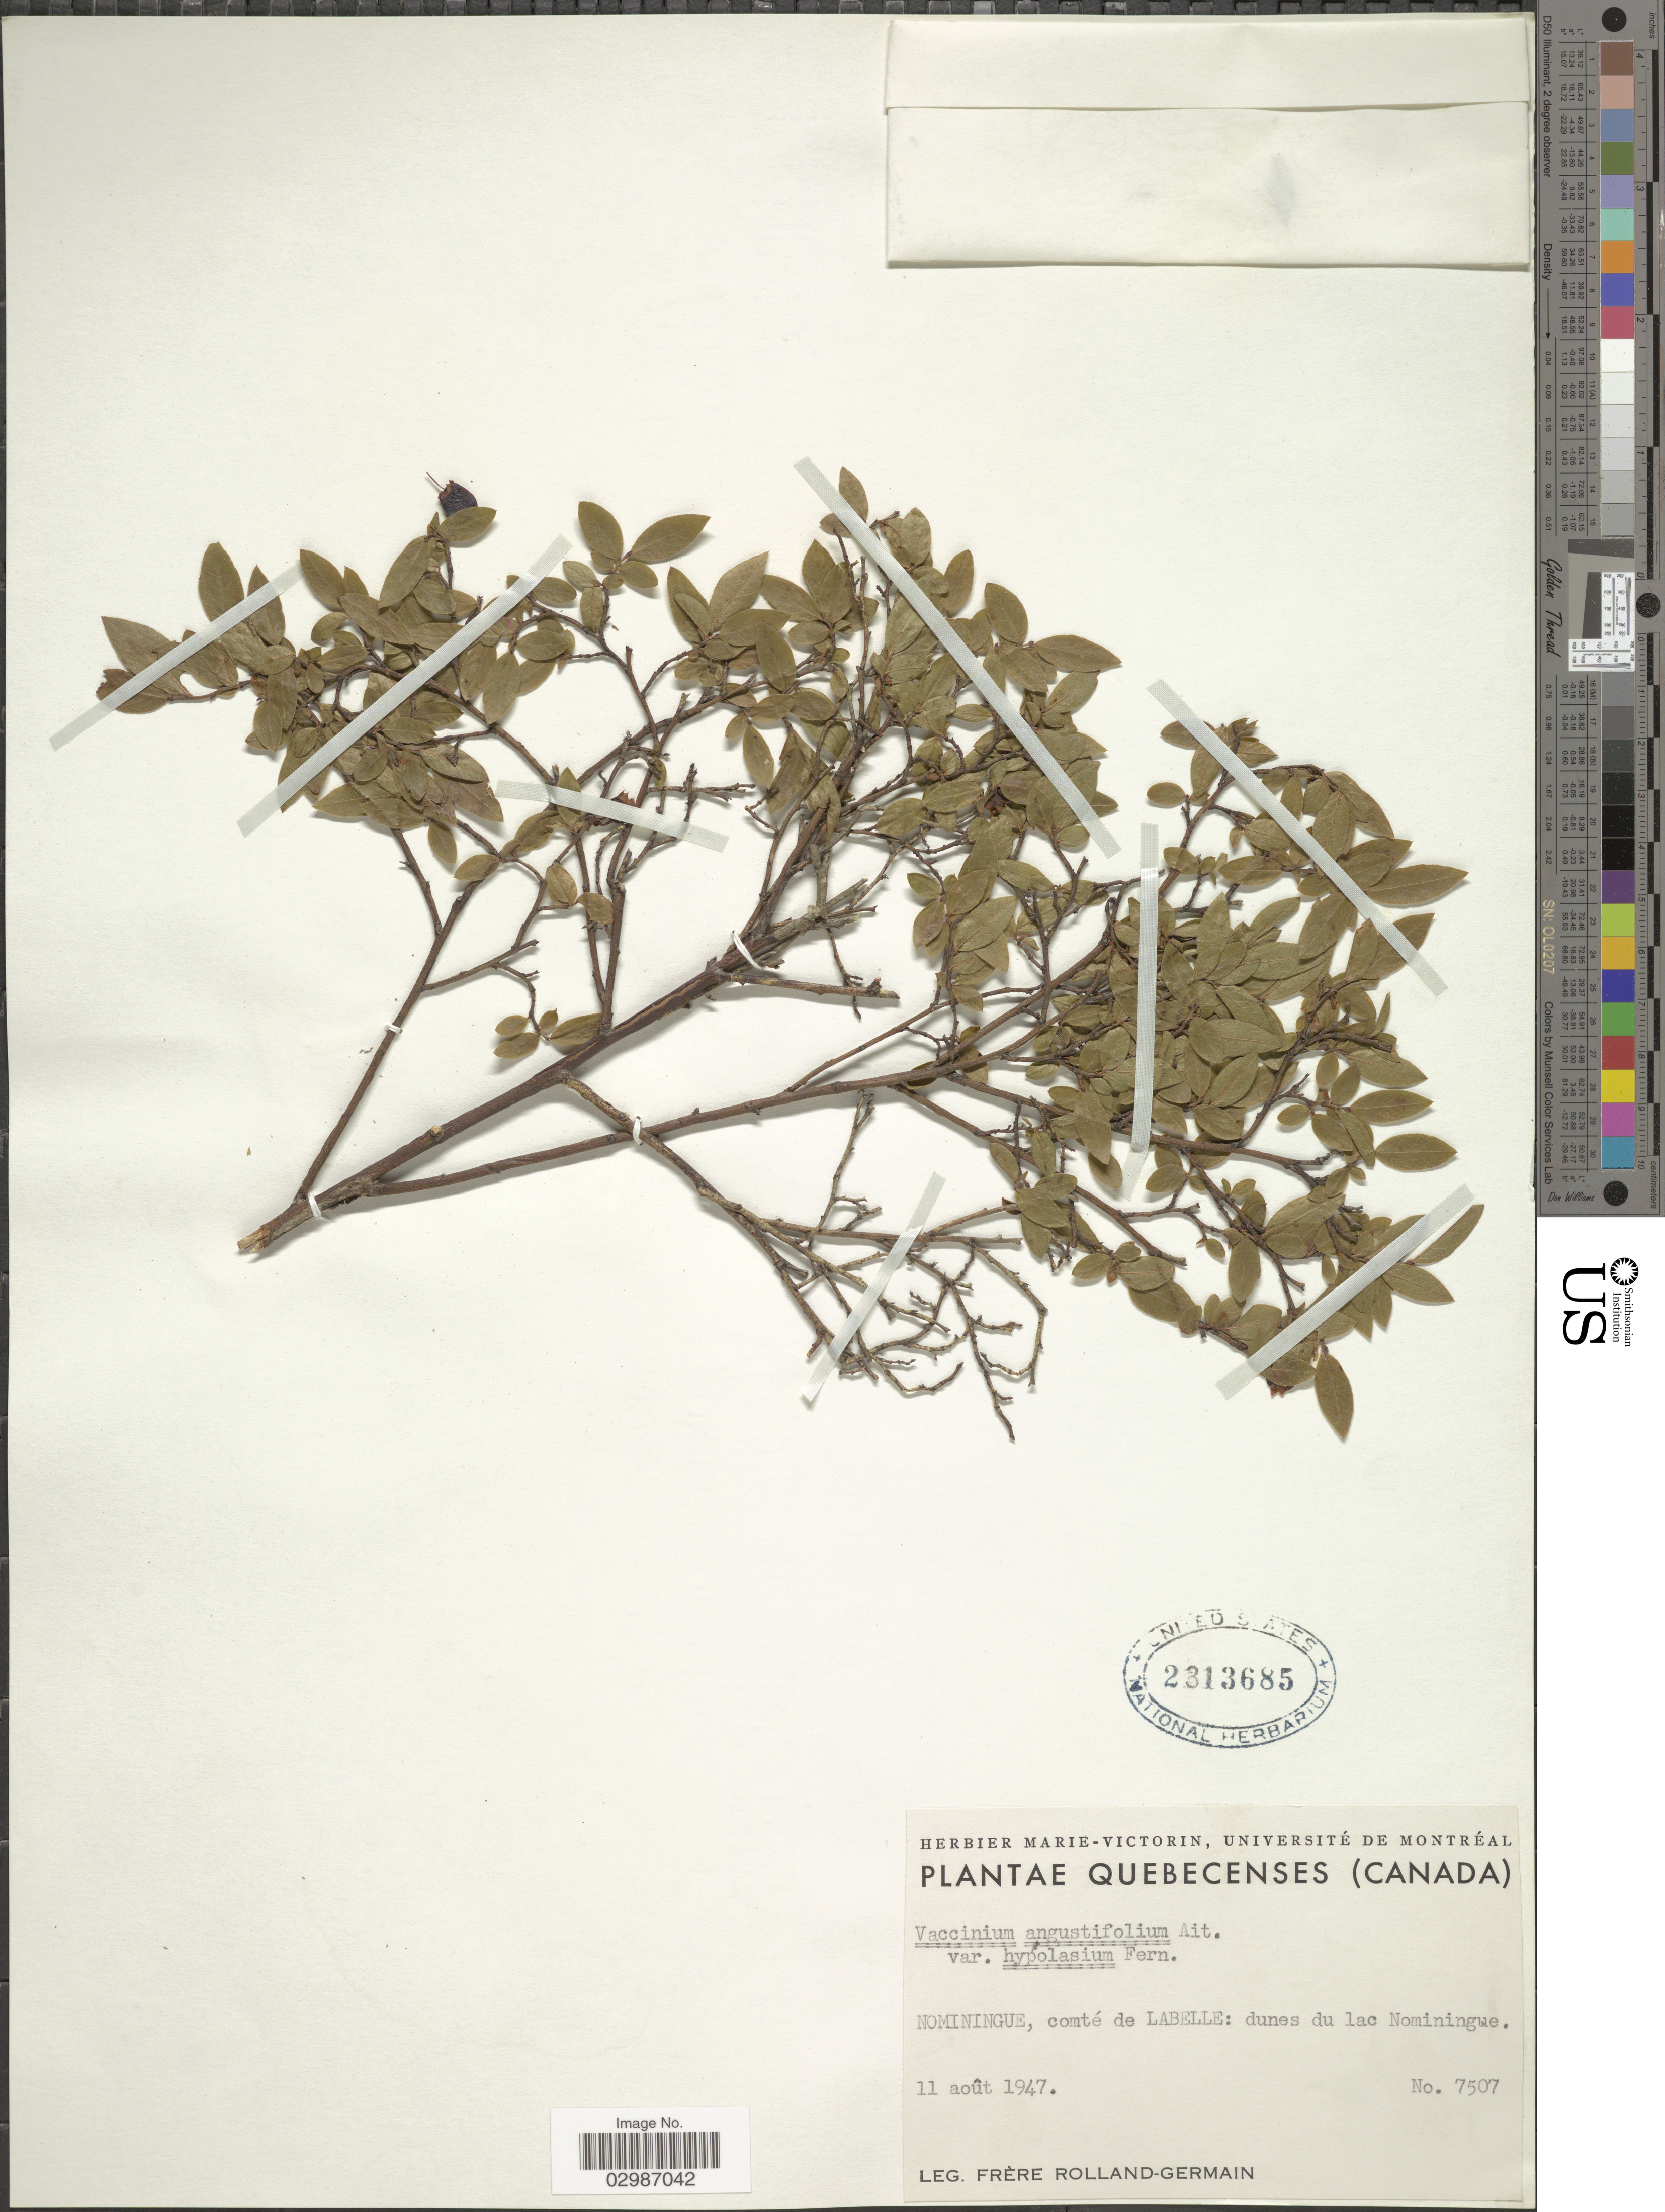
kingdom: Plantae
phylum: Tracheophyta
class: Magnoliopsida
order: Ericales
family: Ericaceae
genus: Vaccinium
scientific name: Vaccinium angustifolium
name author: Aiton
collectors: Rolland-Germain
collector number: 7507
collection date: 1947-08-11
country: Canada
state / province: Quebec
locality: Nominingue, comté de Labelle: dunes du lac Nominingue.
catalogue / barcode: US 2313685